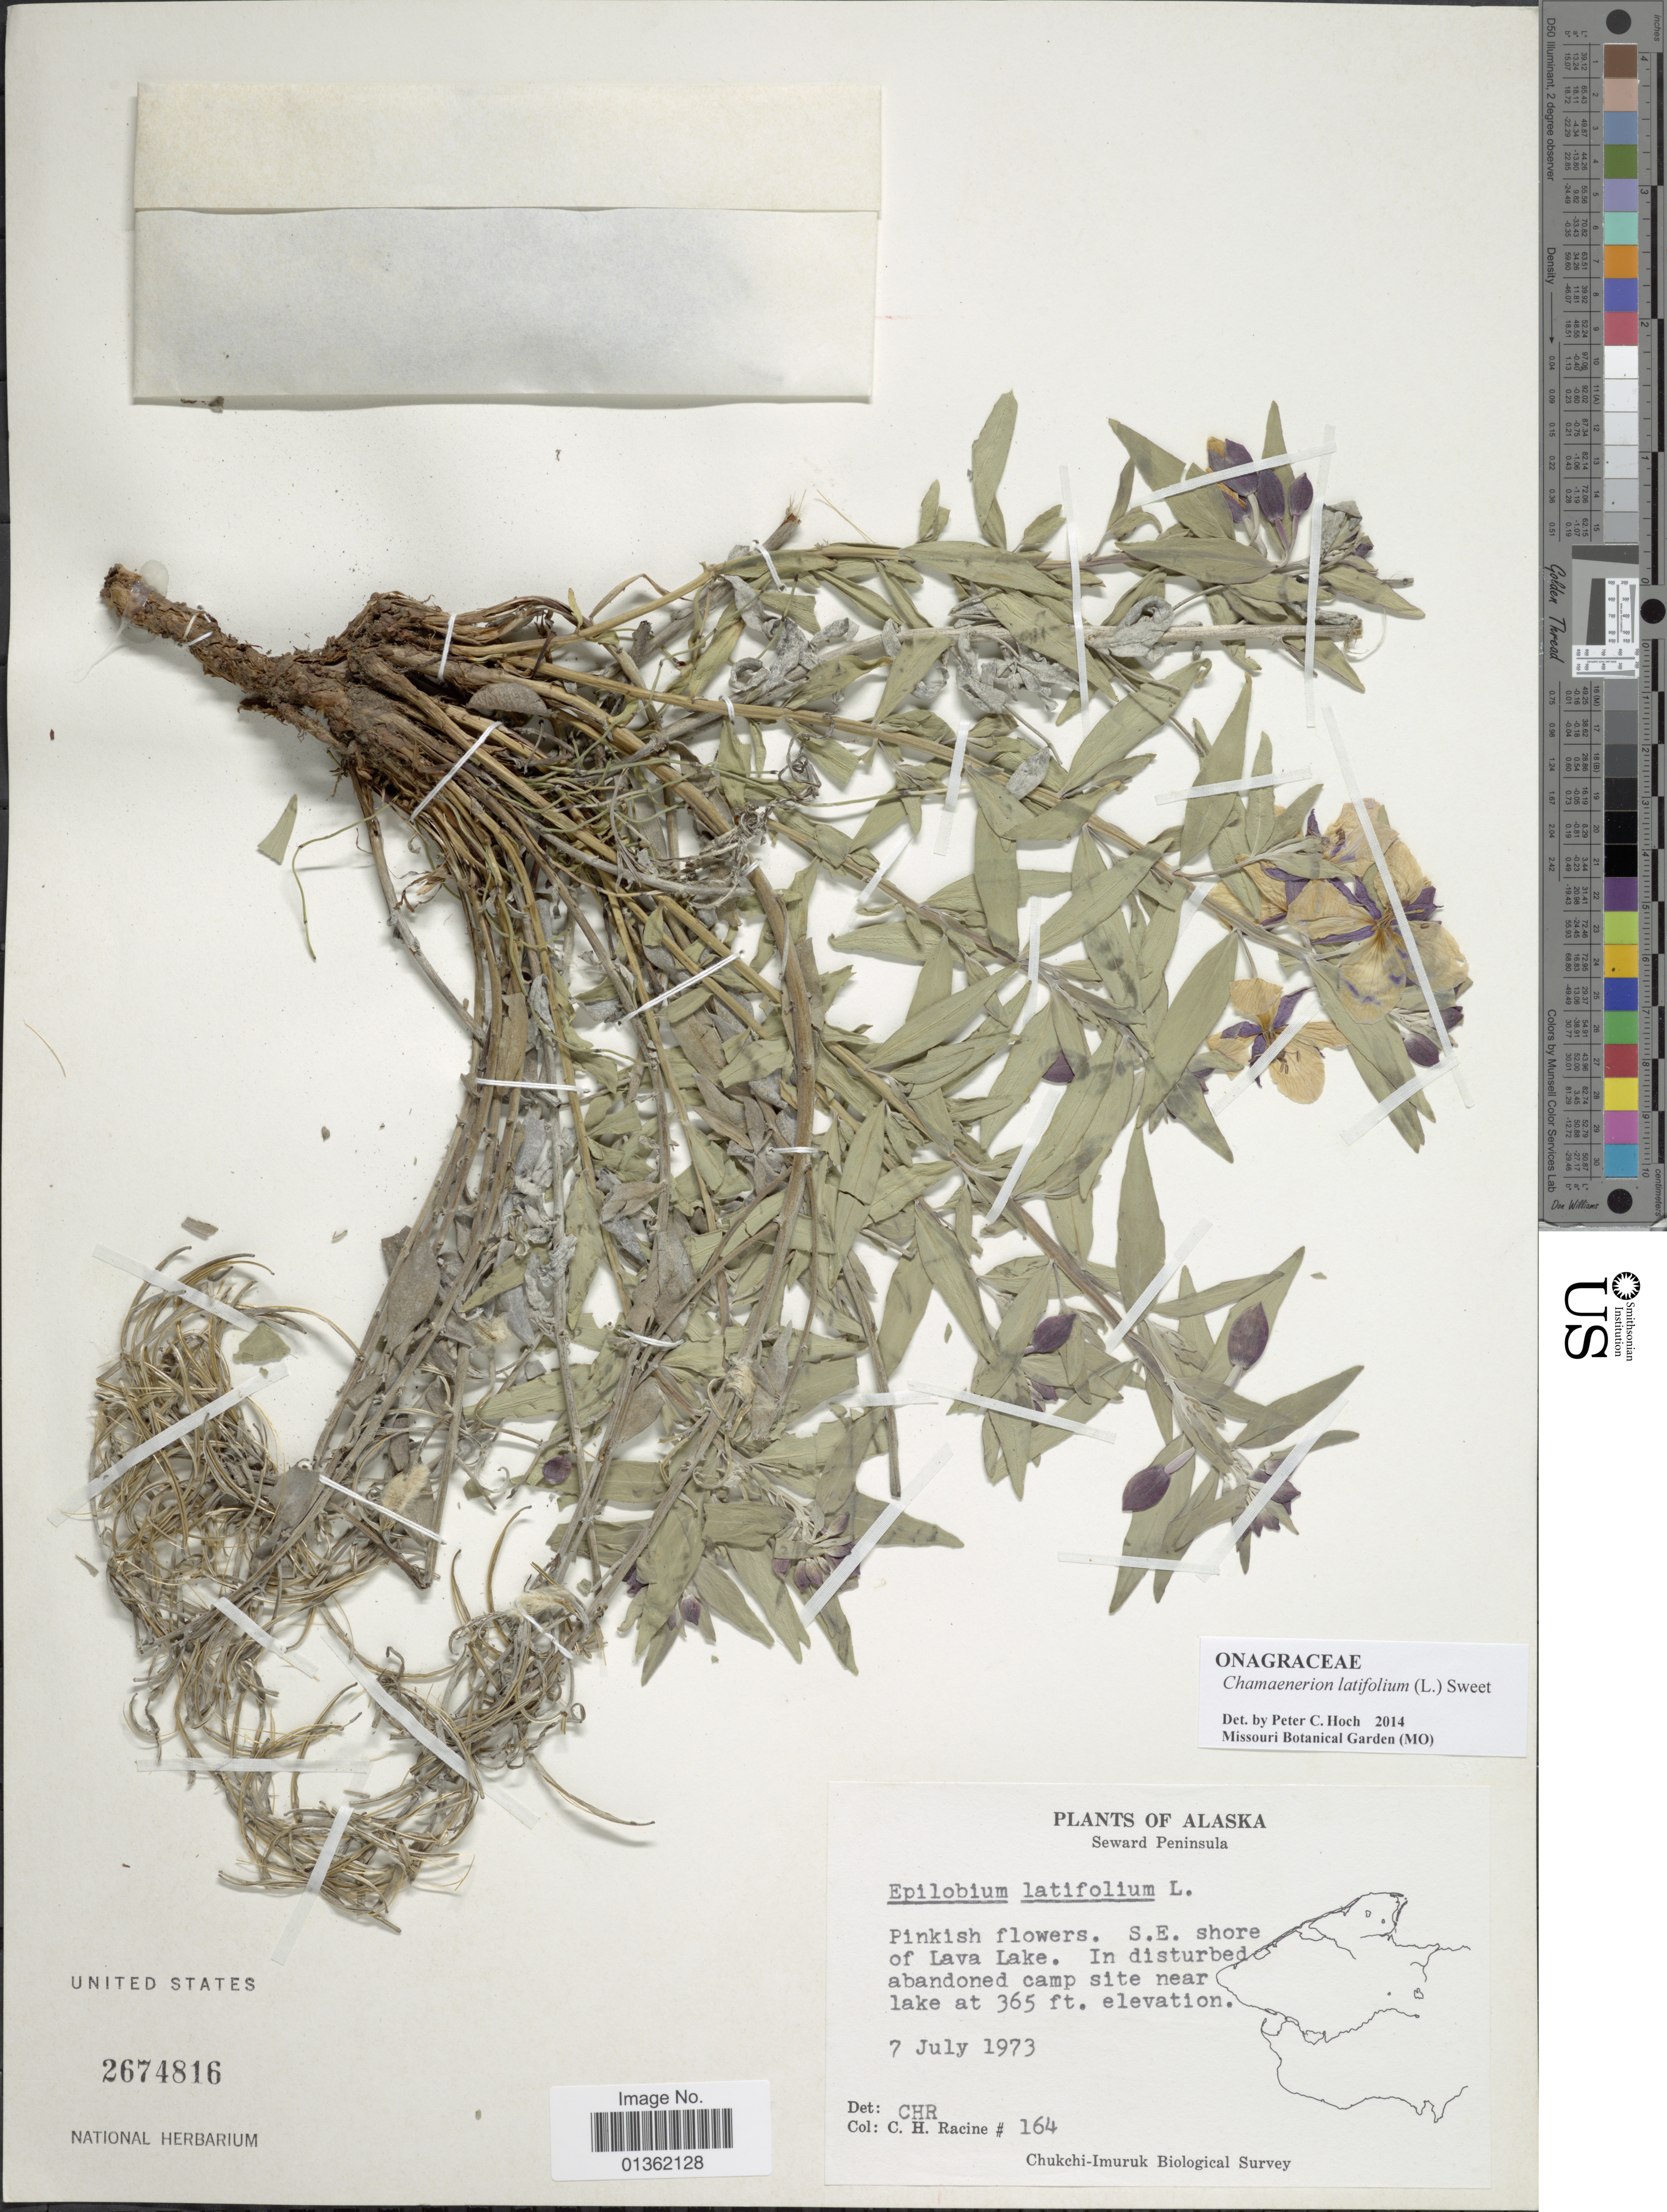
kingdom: Plantae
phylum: Tracheophyta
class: Magnoliopsida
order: Myrtales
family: Onagraceae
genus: Chamaenerion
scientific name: Chamaenerion latifolium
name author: (L.) Th. Fr. & Lange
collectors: C. Racine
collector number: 164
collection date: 1973-07-07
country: United States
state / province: Alaska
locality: Seward Peninsula. S.E. shore of Lava Lake.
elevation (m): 111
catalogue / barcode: US 2674816